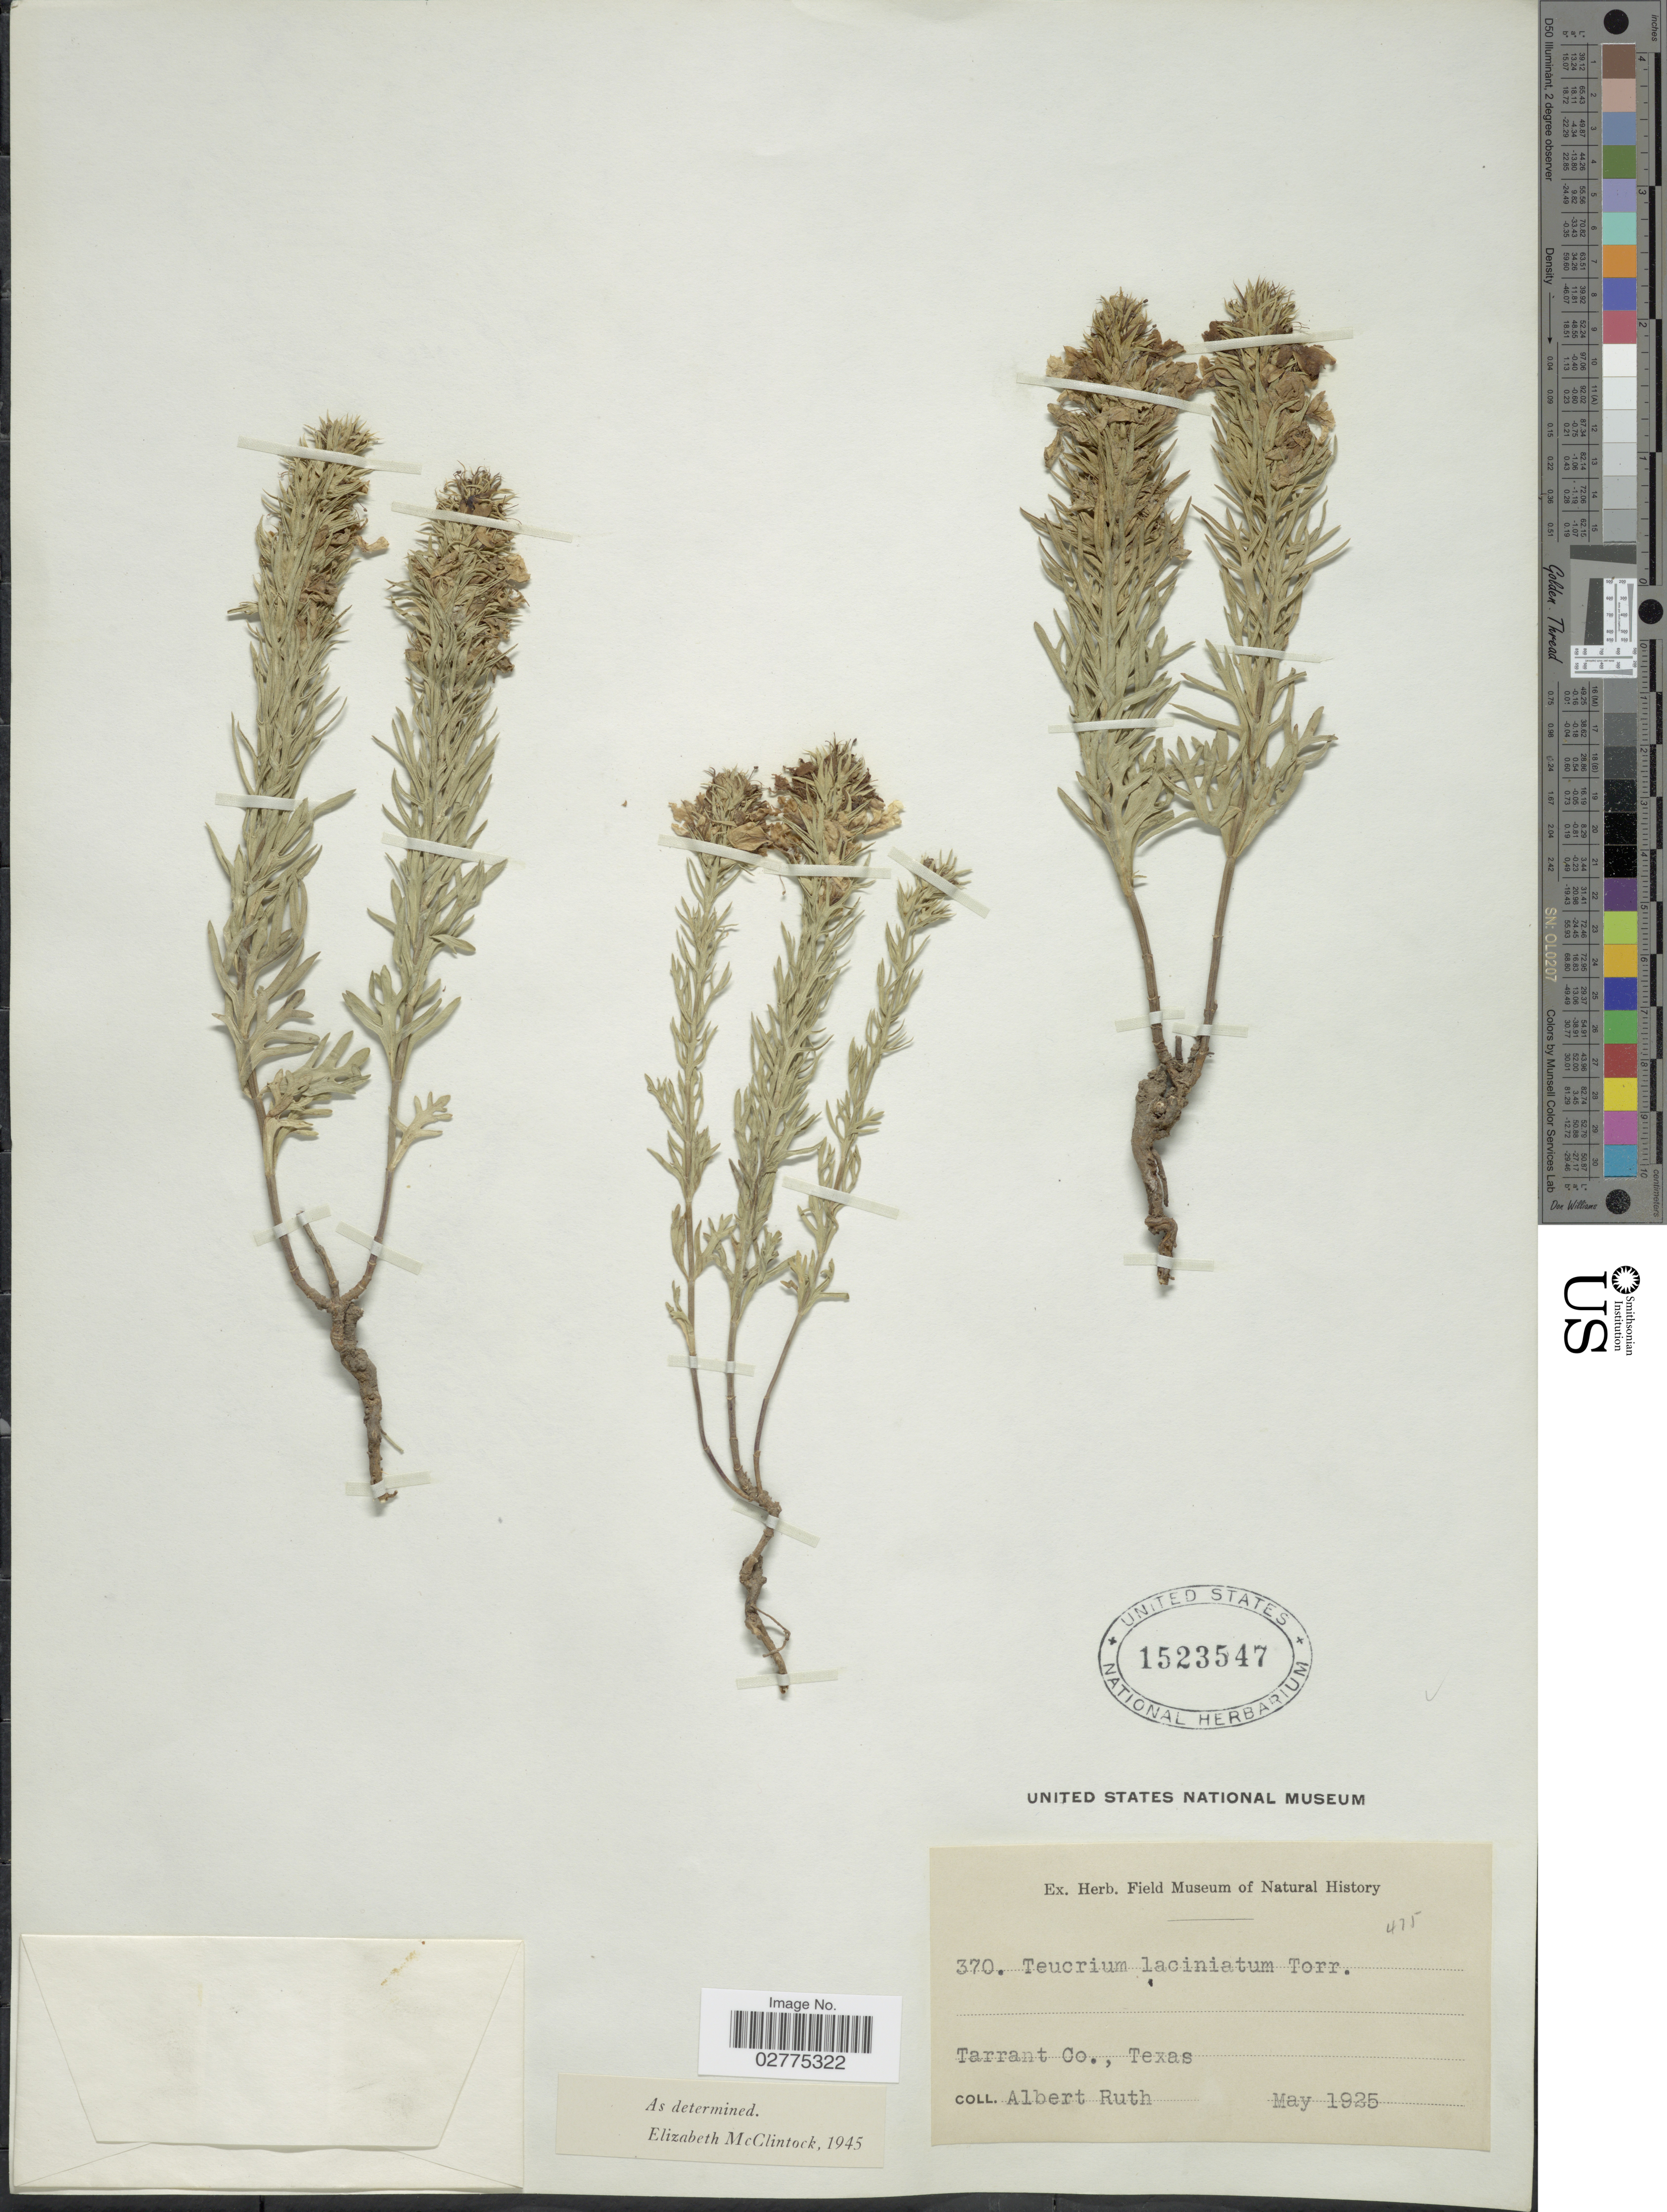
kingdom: Plantae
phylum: Tracheophyta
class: Magnoliopsida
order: Lamiales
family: Lamiaceae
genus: Teucrium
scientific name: Teucrium laciniatum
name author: Torr.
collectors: A. Ruth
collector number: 370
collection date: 1925-05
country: United States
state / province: Texas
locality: Tarrant Co., Texas.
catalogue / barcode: US 1523547